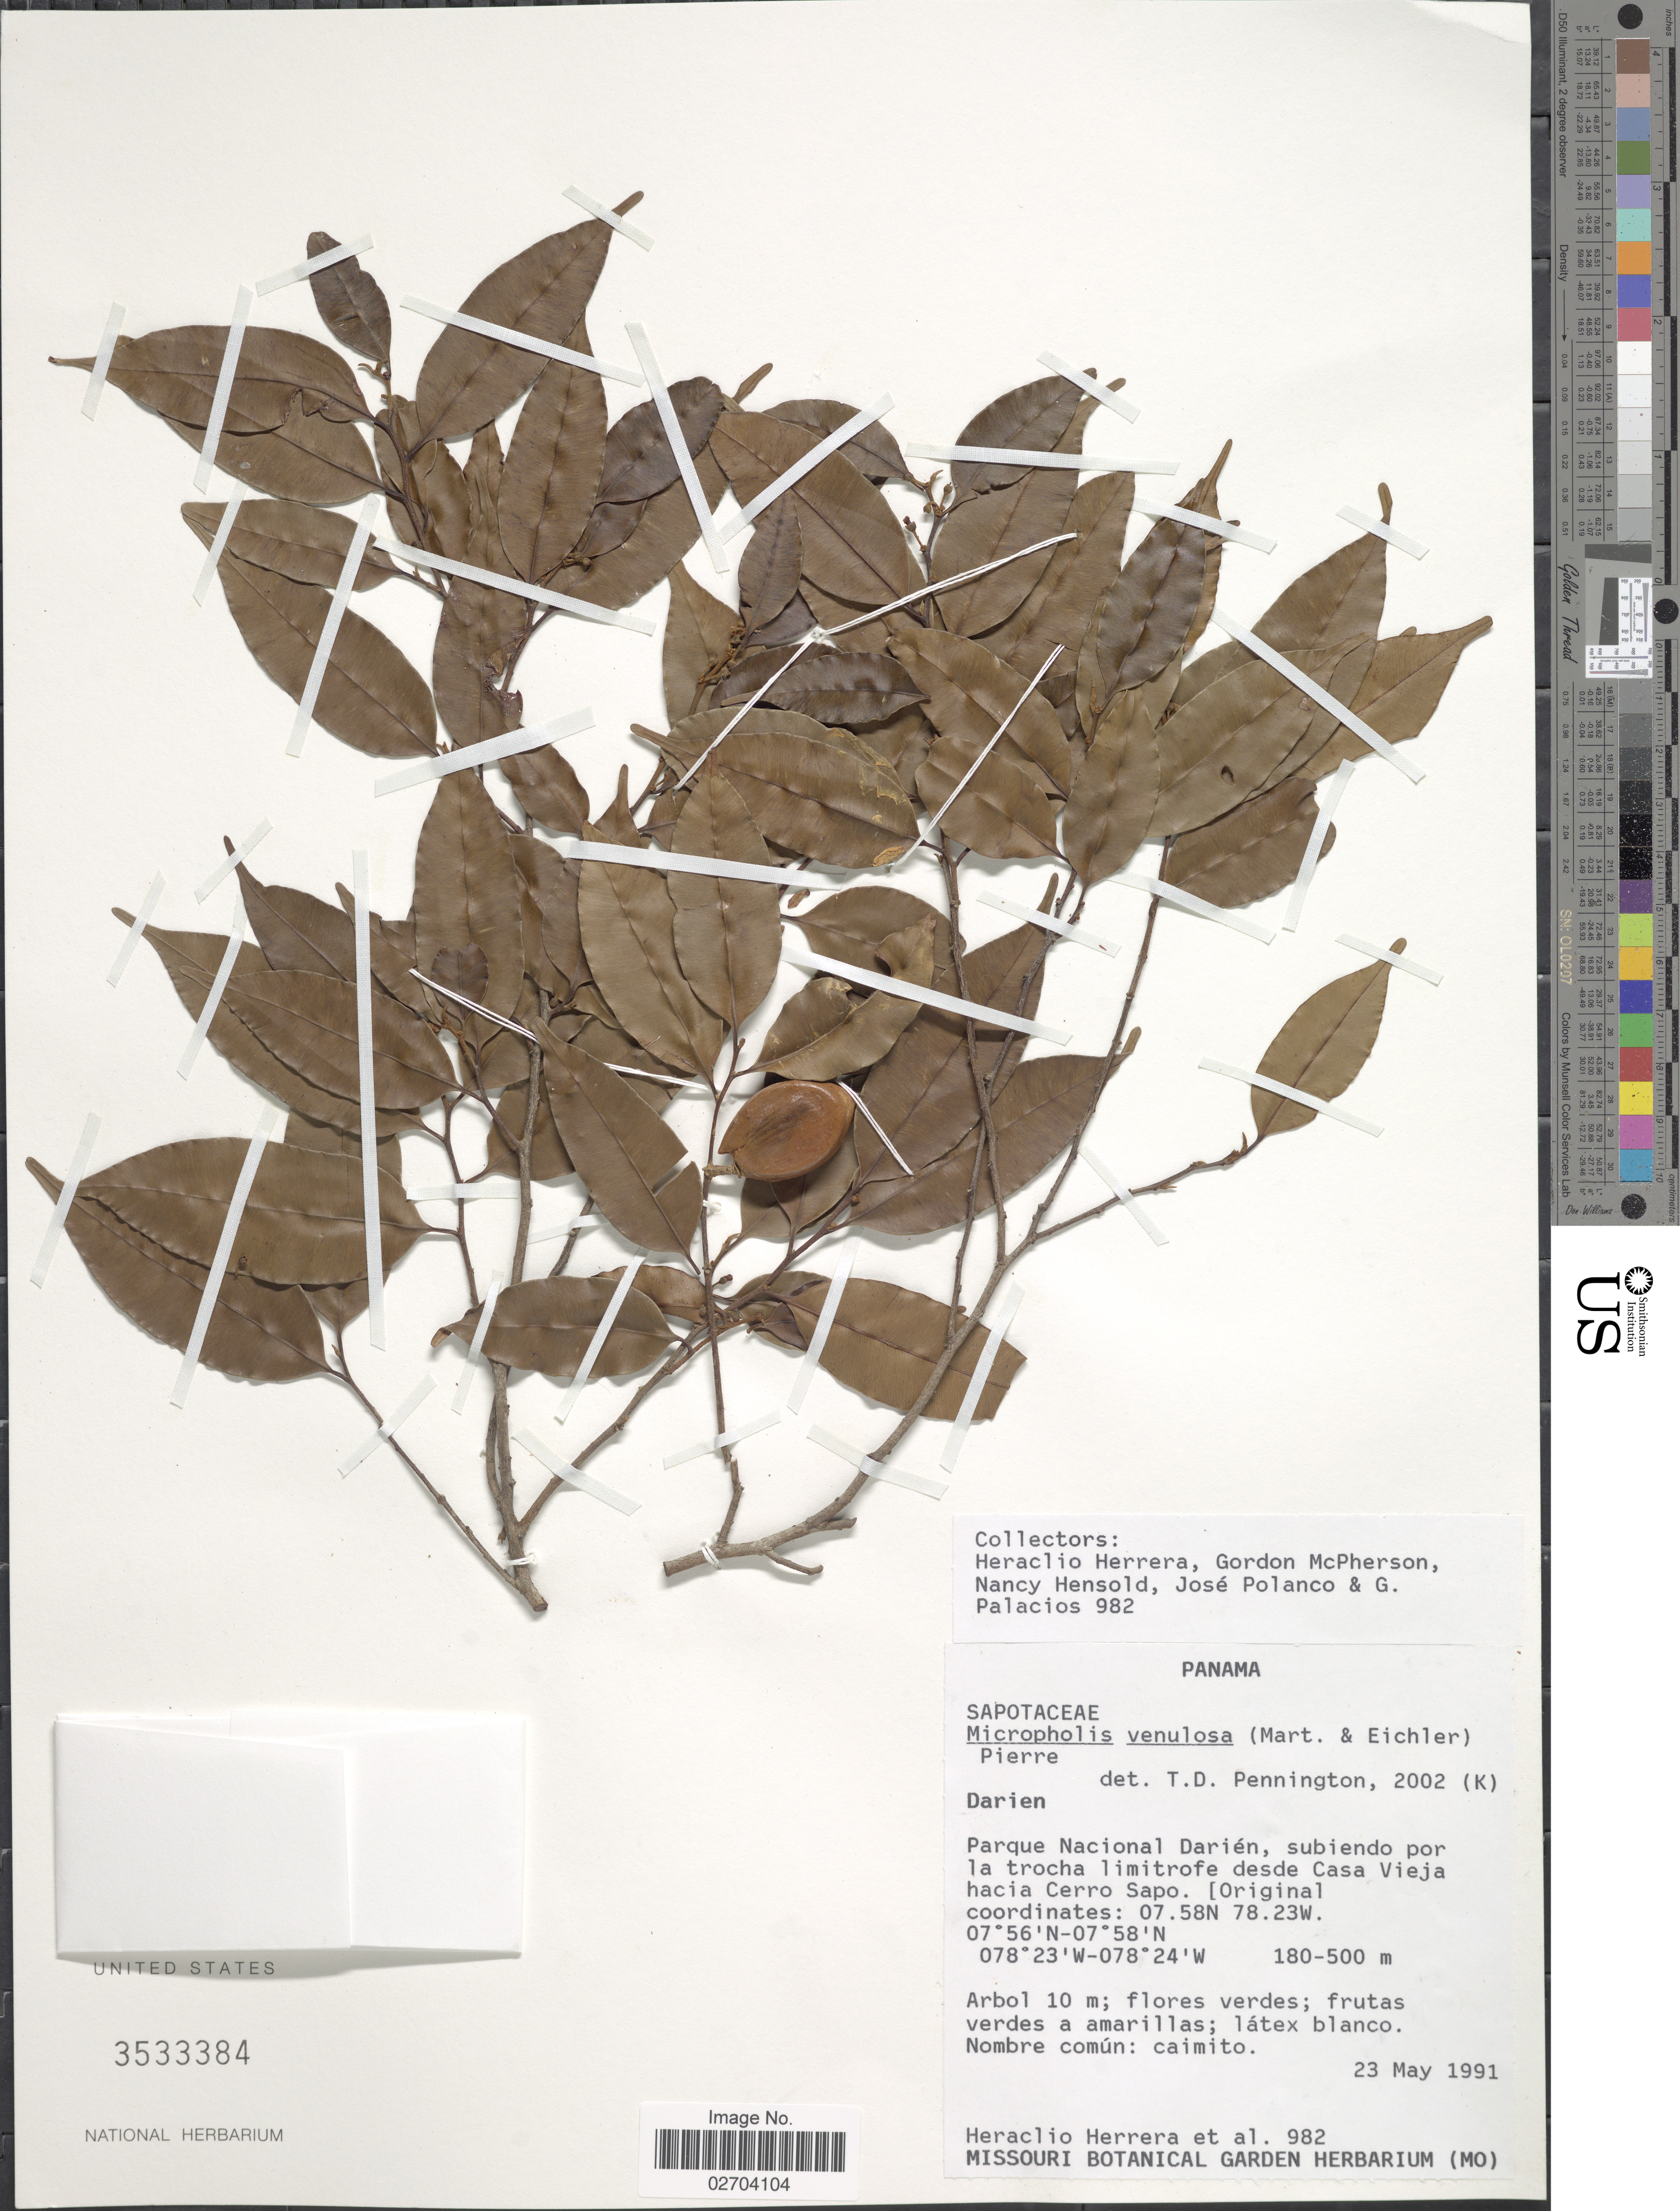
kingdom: Plantae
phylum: Tracheophyta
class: Magnoliopsida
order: Ericales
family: Sapotaceae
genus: Micropholis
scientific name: Micropholis venulosa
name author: (Mart. & Eichler) Pierre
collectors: H. Herrera & et al.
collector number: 982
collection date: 1991-05-23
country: Panama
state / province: Darién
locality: Darien. Parque Nacional Darien, subiendo por la trocha limitrofe desde Casa Vieja hacia Cerro Sapo.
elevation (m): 180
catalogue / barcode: US 3533384